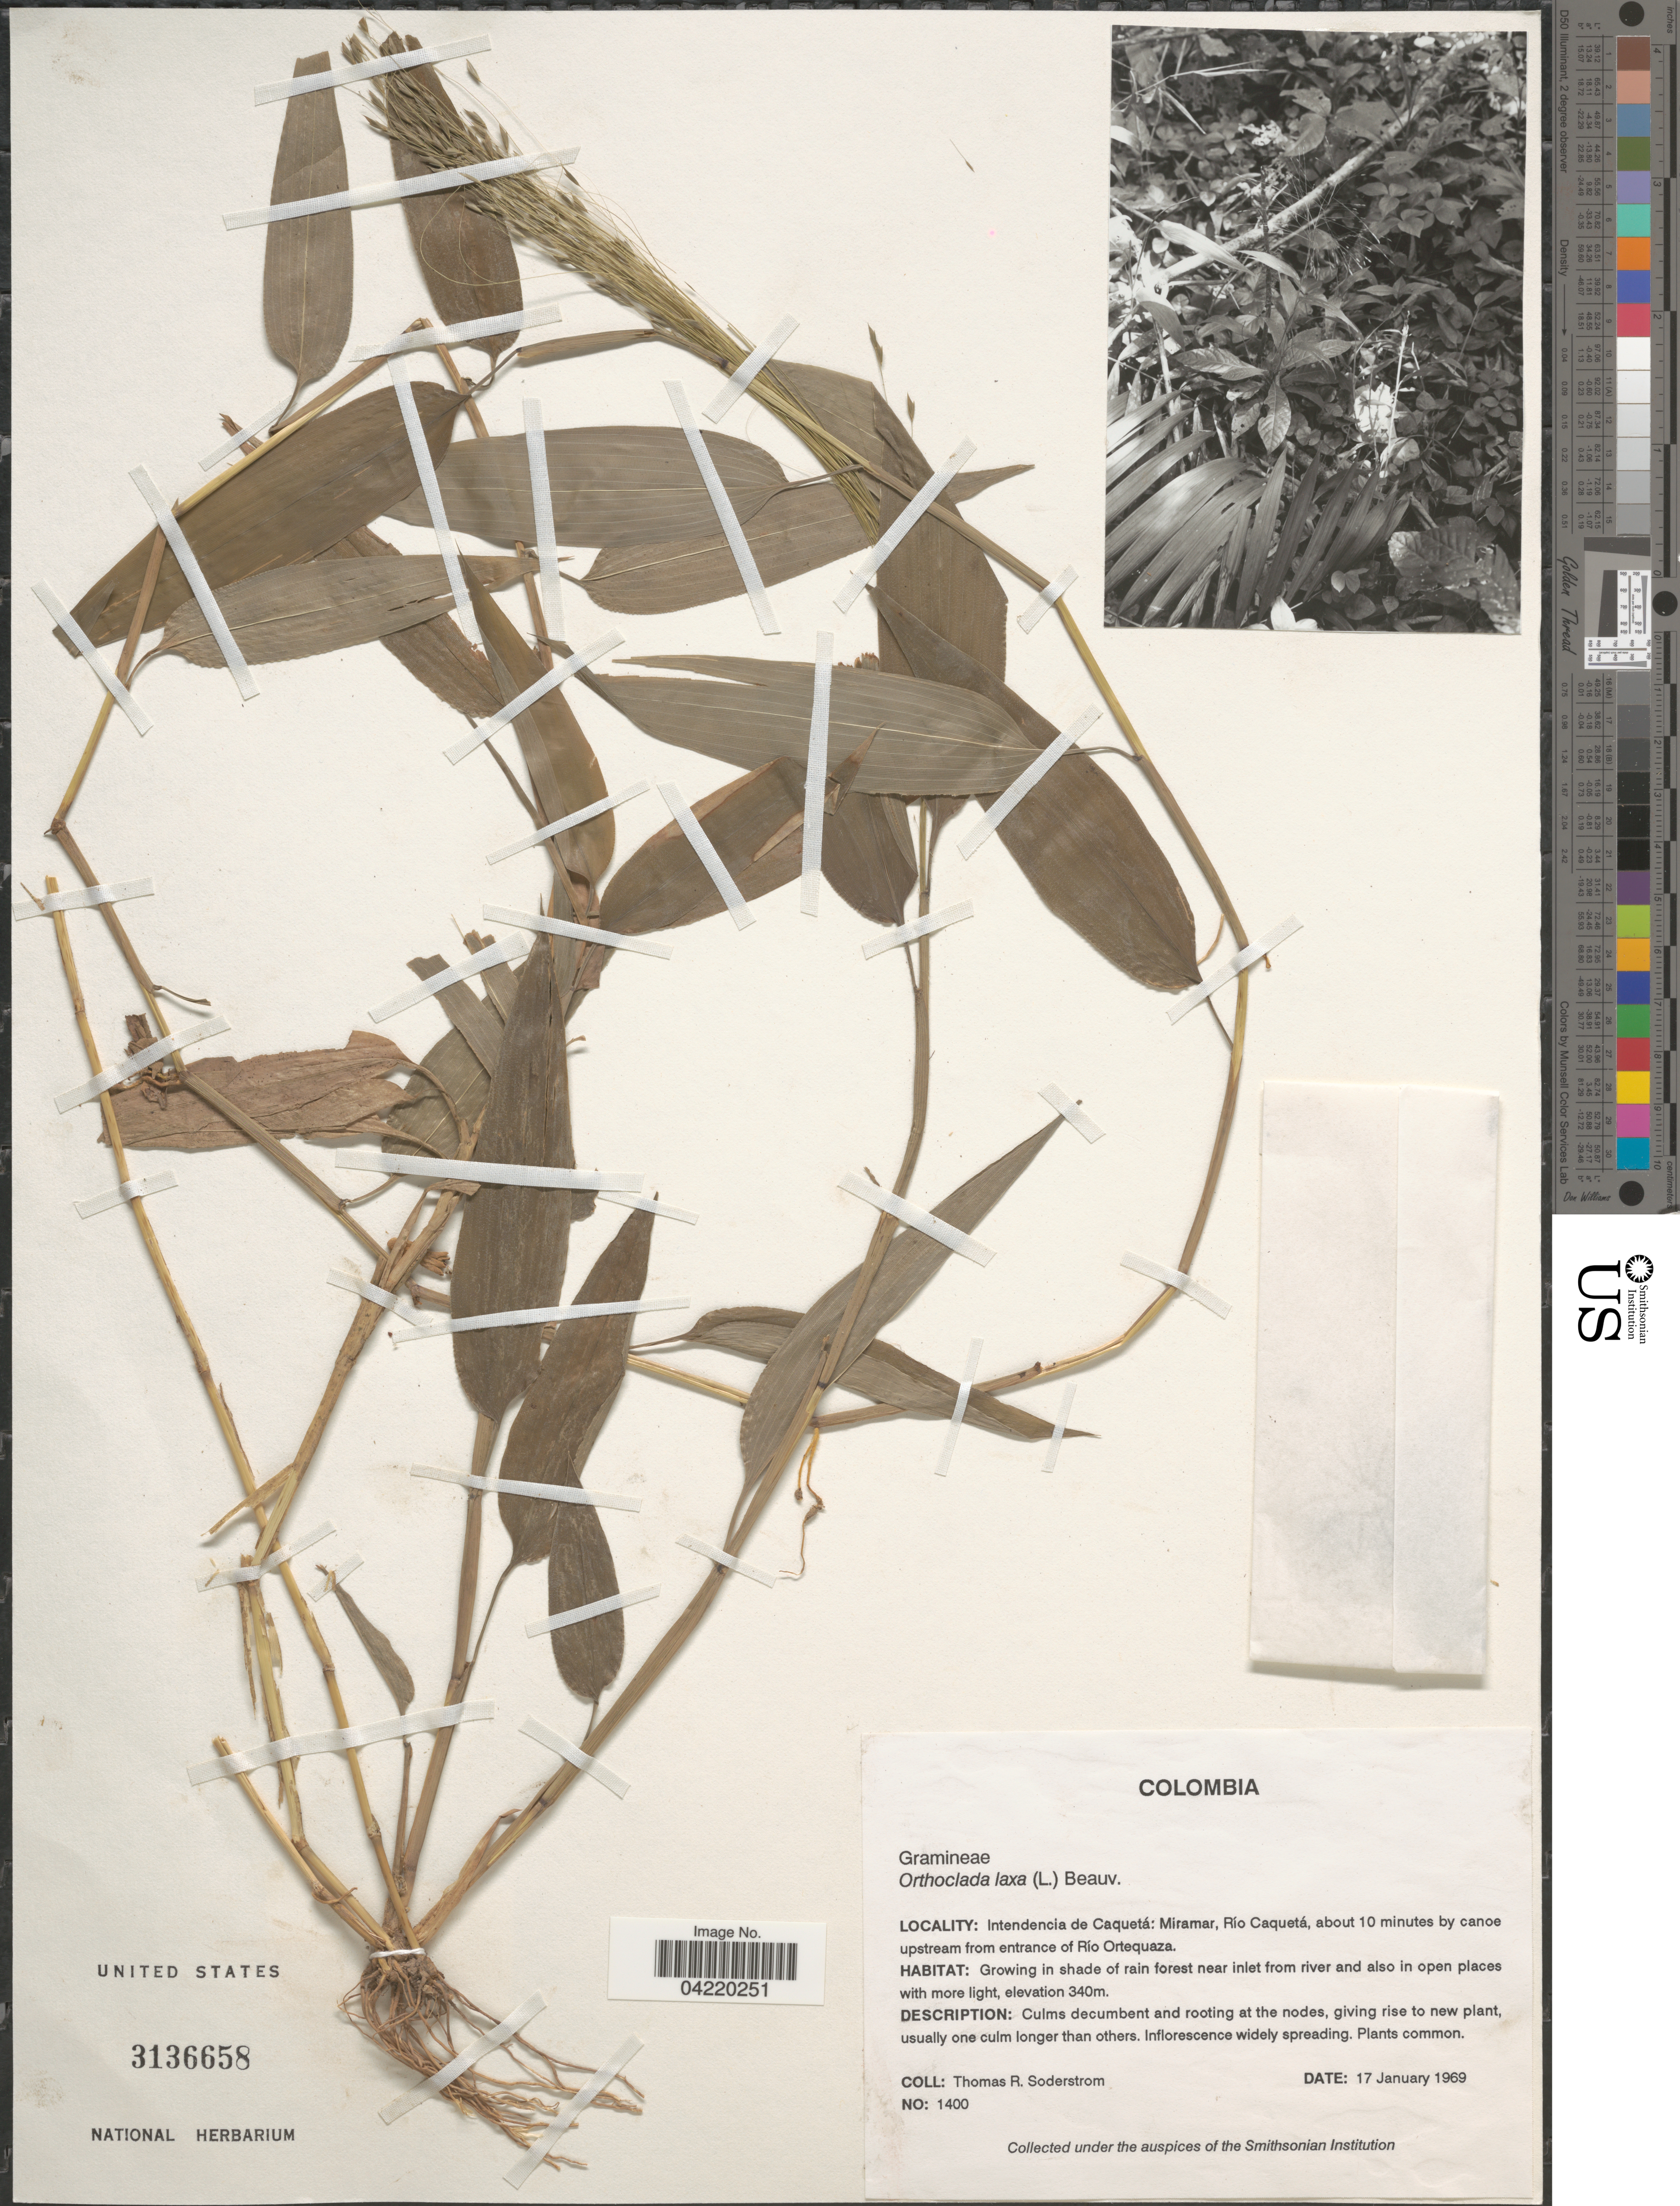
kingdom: Plantae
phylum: Tracheophyta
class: Liliopsida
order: Poales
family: Poaceae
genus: Orthoclada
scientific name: Orthoclada laxa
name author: P. Beauv.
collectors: T. R. Soderstrom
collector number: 1400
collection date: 1969-01-17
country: Colombia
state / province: Caquetá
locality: Intendencia de Caquetá: Miramar, Río Caquetá, about 10 minutes by canoe upstream from entrance of Río Ortequaza.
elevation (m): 340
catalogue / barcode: US 3136658